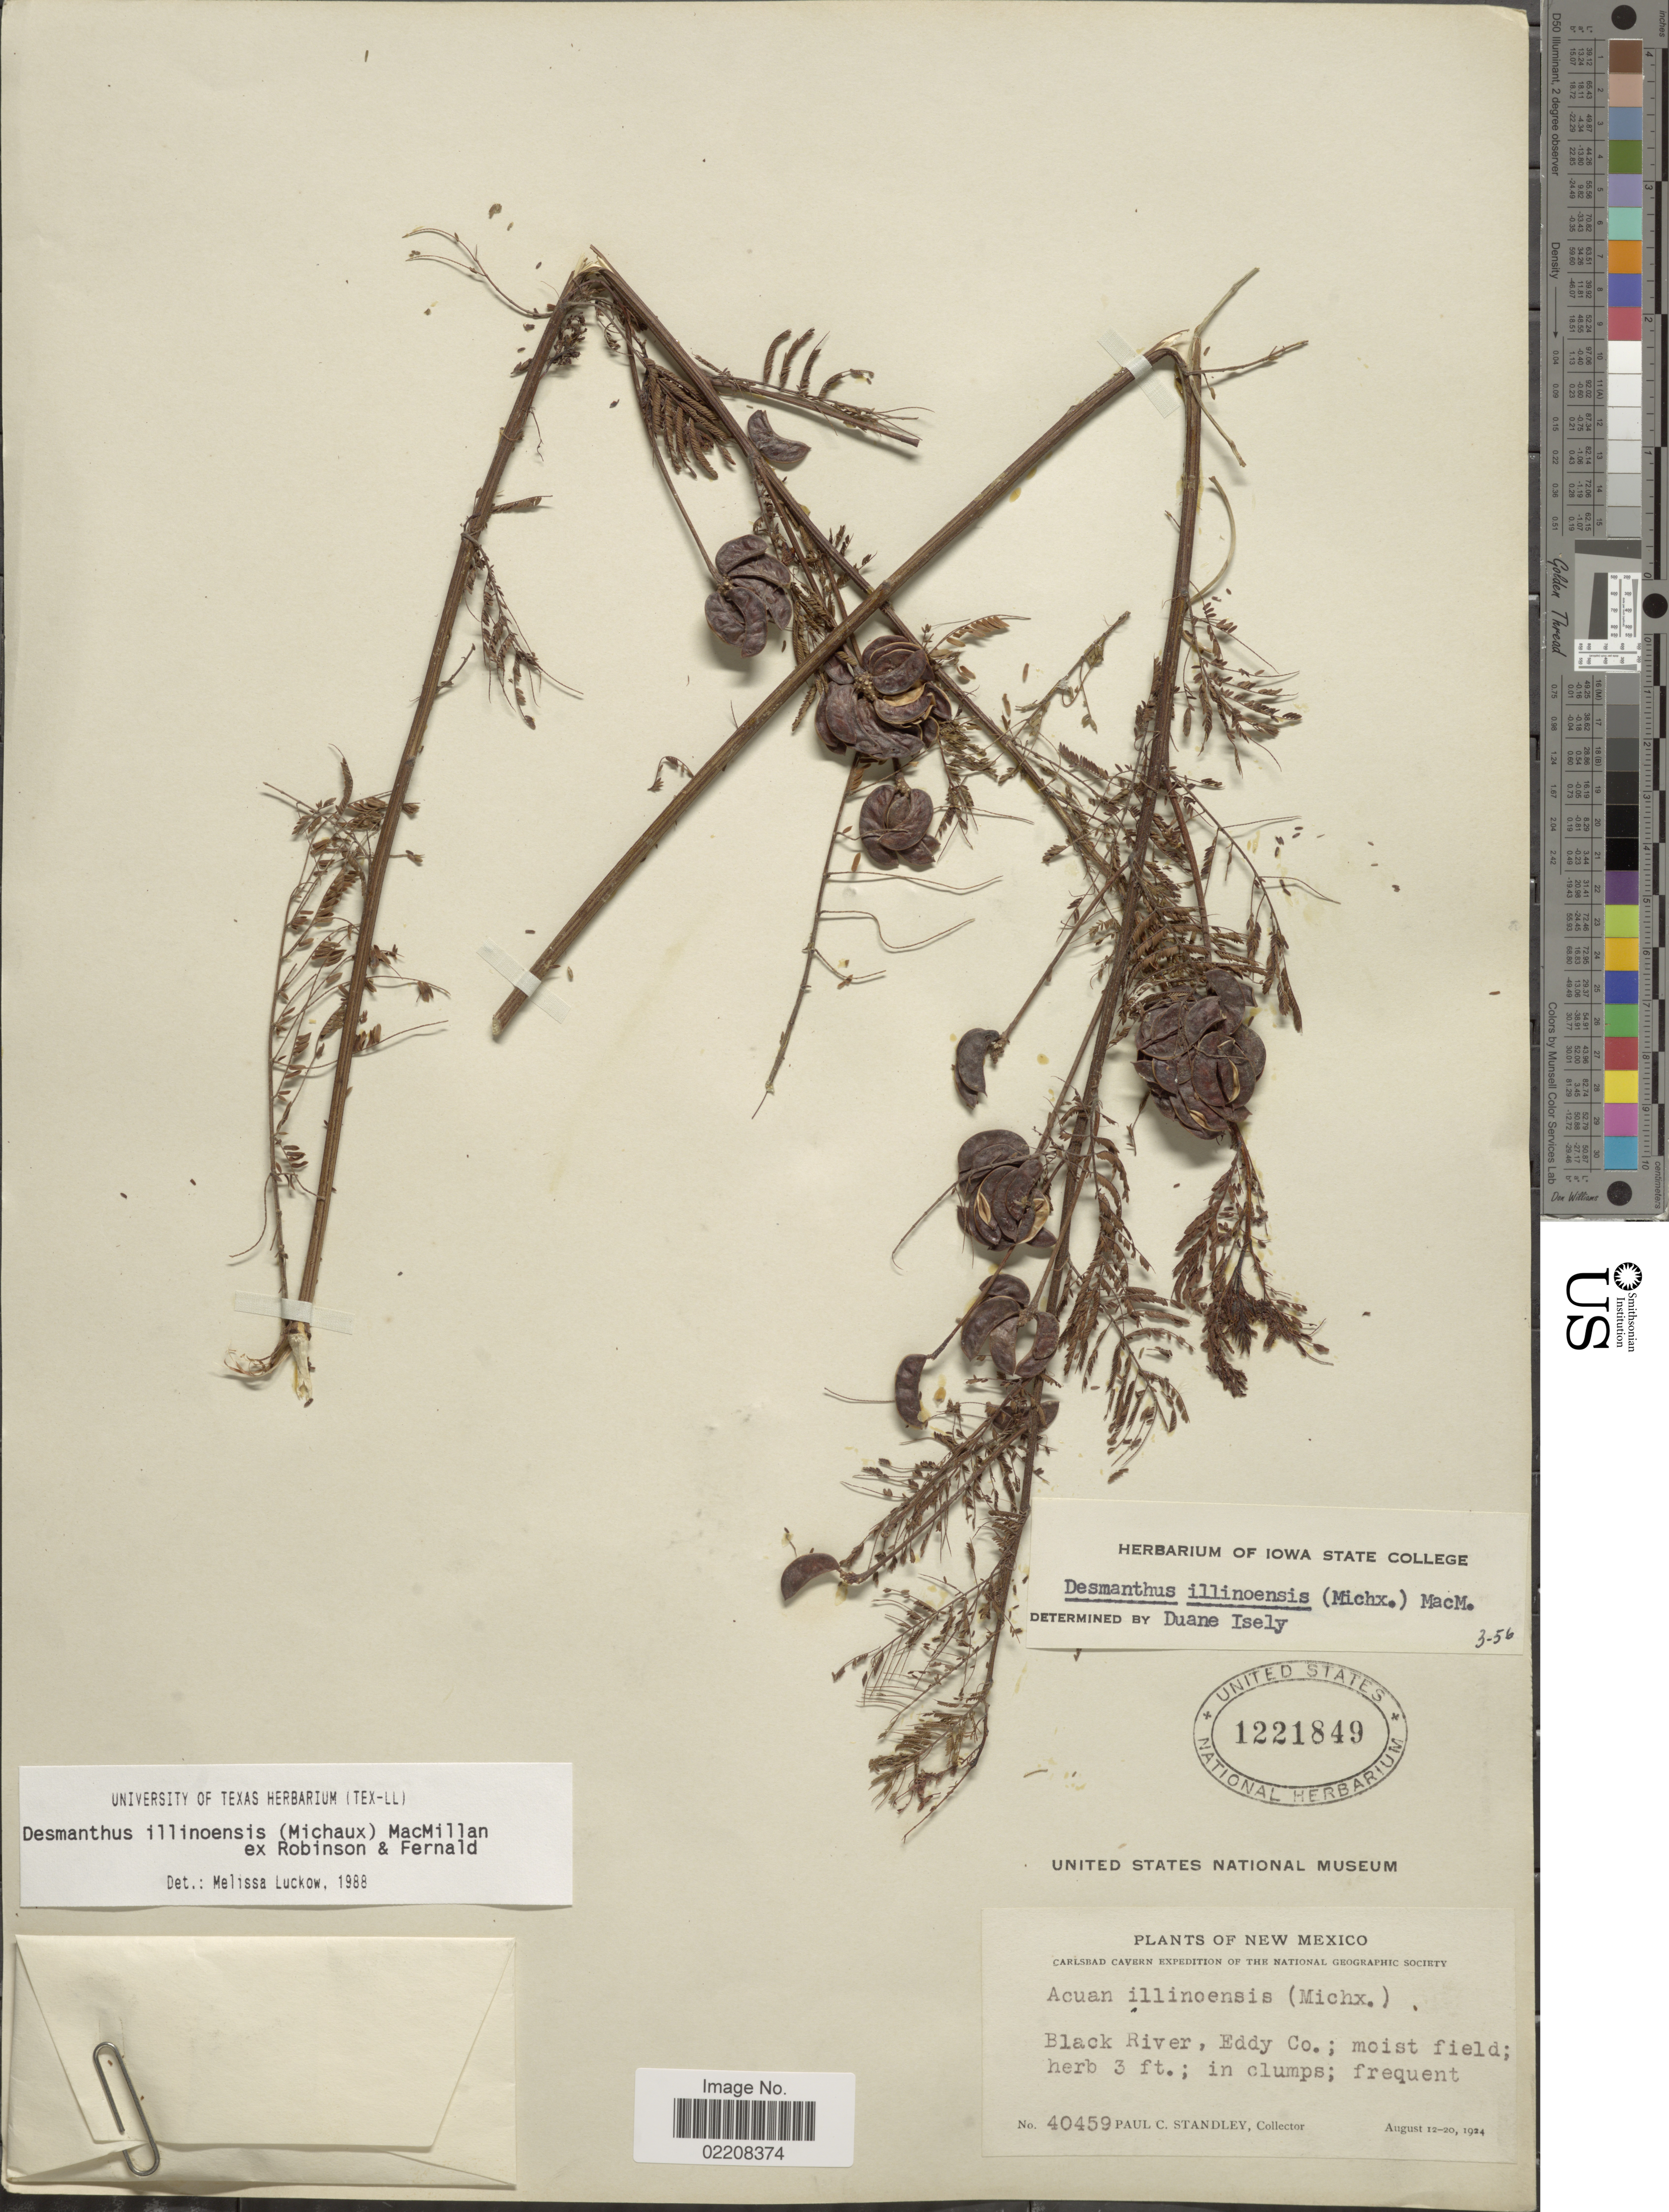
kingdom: Plantae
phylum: Tracheophyta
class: Magnoliopsida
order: Fabales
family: Fabaceae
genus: Desmanthus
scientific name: Desmanthus illinoensis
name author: (Michx.) MacMill.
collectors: P. C. Standley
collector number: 40459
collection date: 1924-08-12/1924-08-20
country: United States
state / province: New Mexico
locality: Black River, Eddy Co.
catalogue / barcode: US 1221849